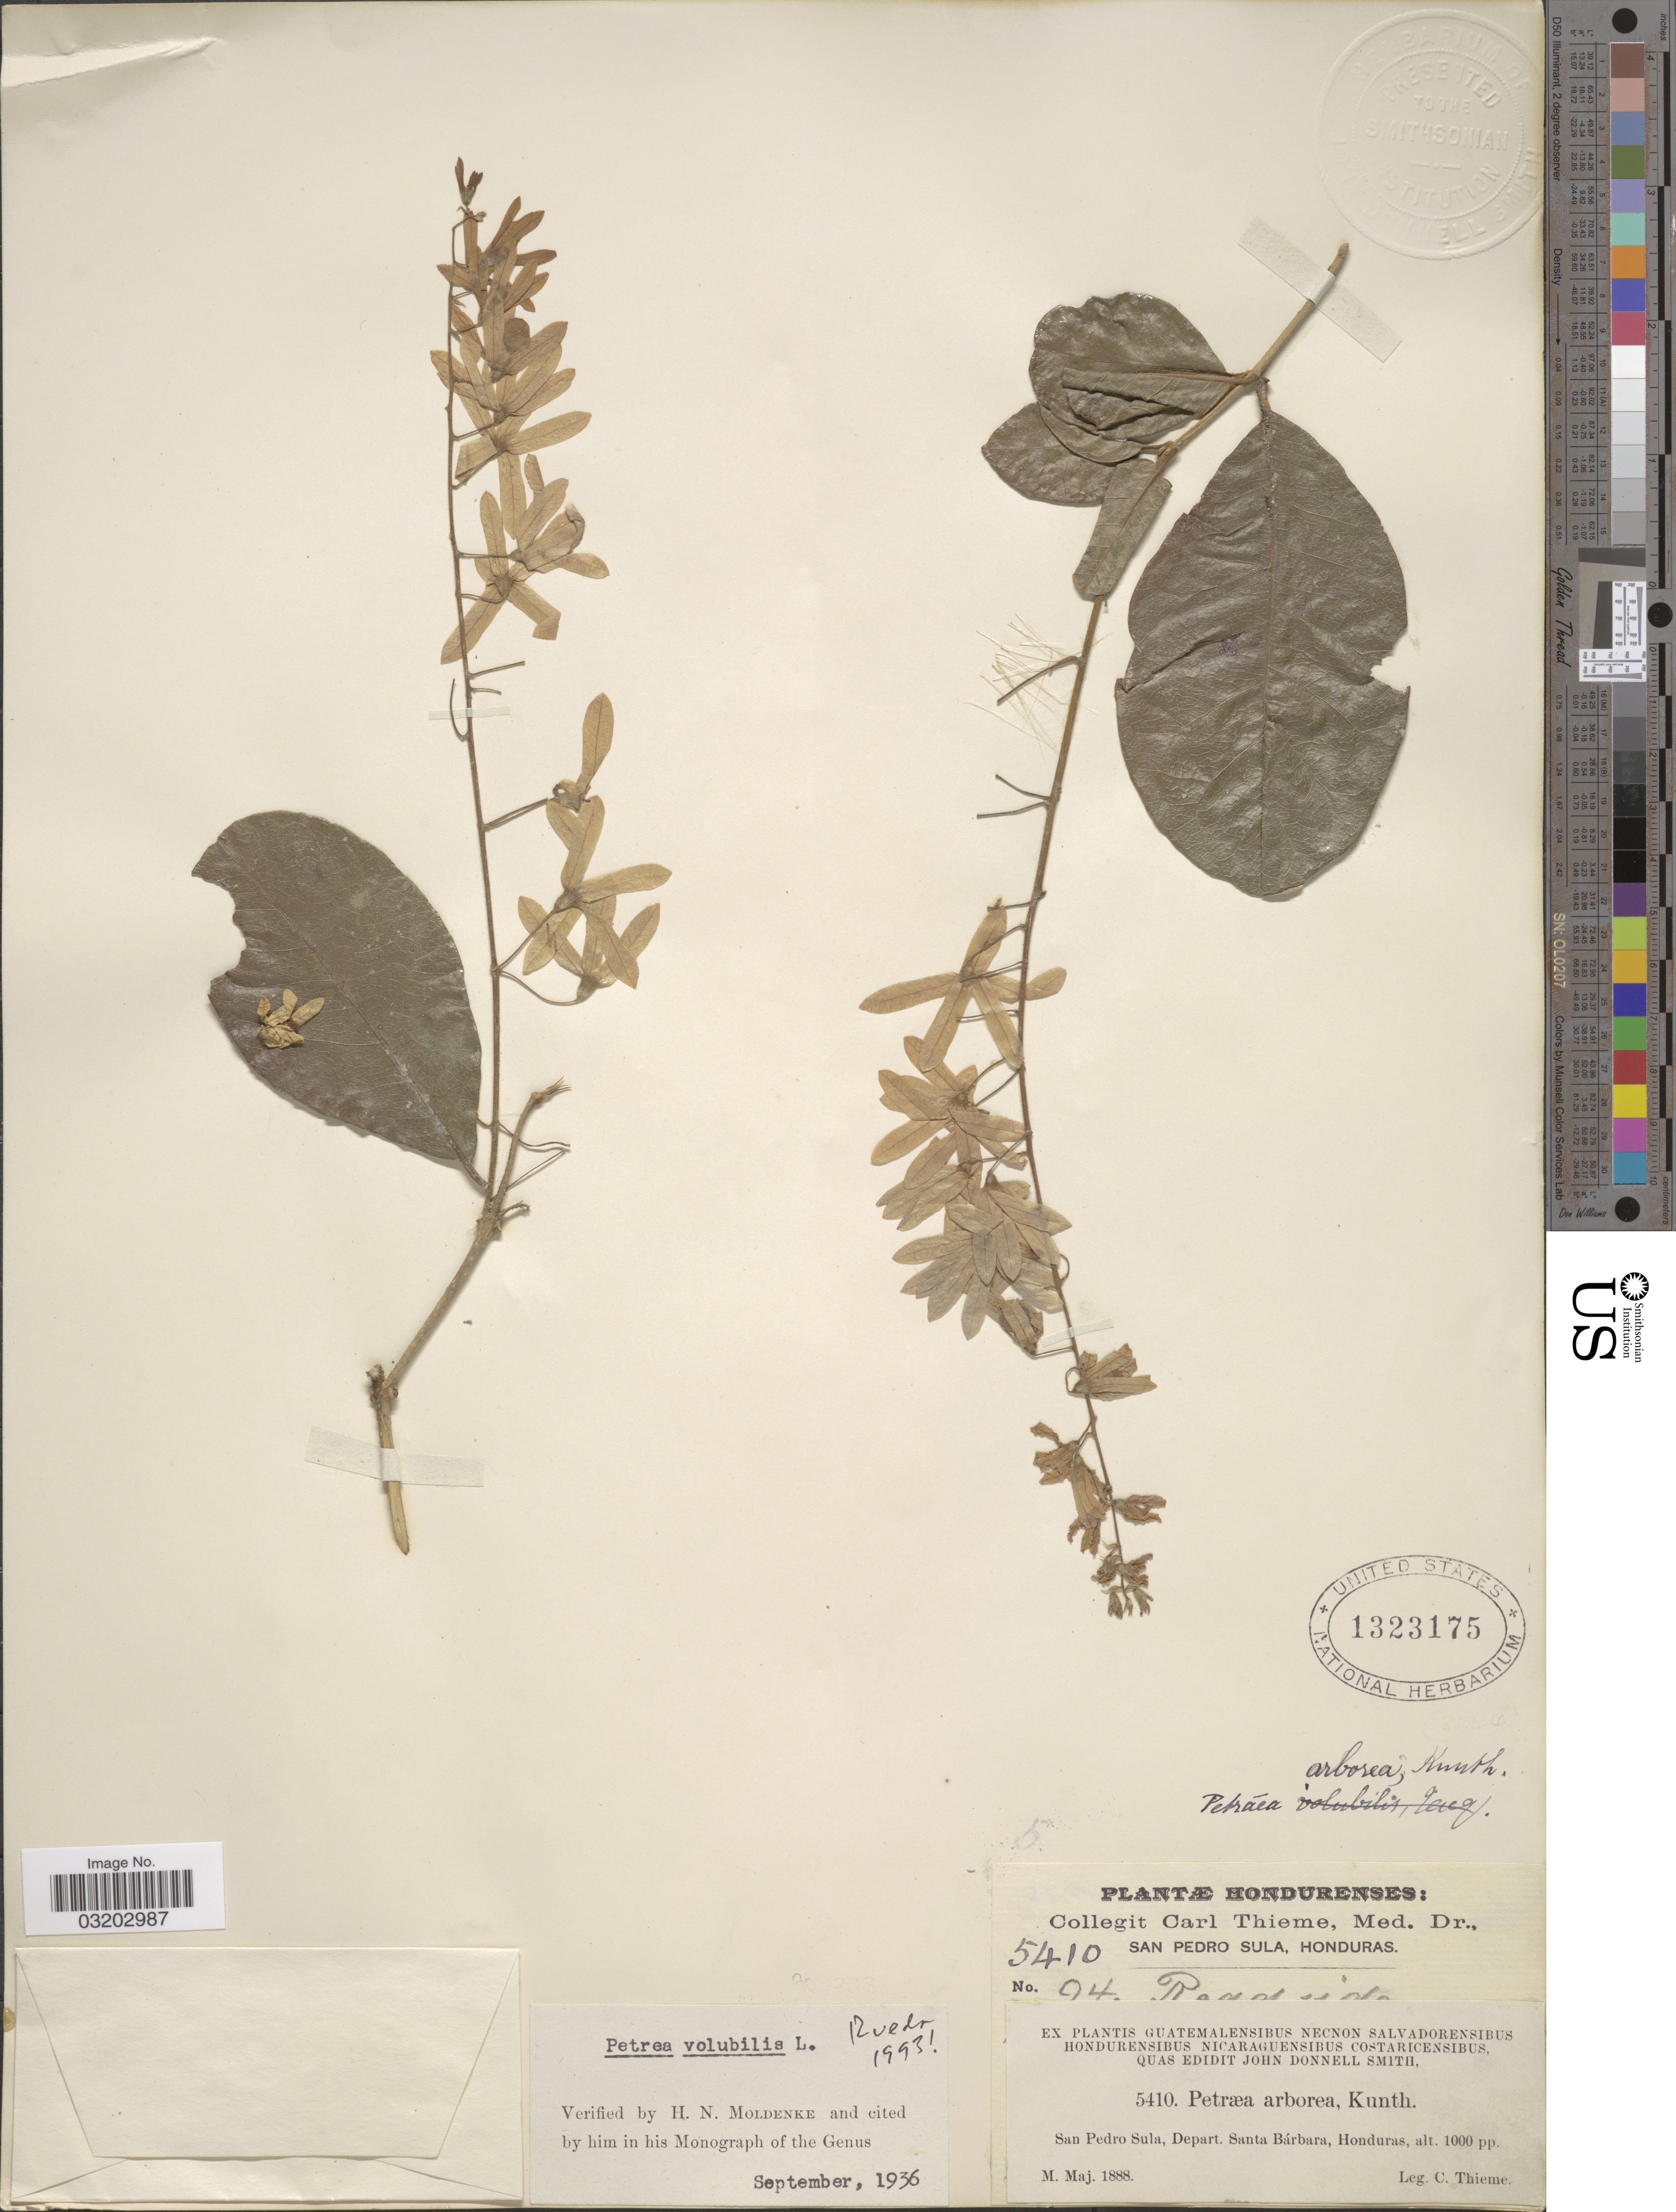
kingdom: Plantae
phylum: Tracheophyta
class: Magnoliopsida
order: Lamiales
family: Verbenaceae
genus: Petrea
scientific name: Petrea volubilis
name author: L.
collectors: C. Thieme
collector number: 5410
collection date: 1888-05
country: Honduras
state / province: Santa Bárbara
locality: San Pedro Sula, Depart. Santa Bárbara.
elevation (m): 305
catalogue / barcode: US 1323175